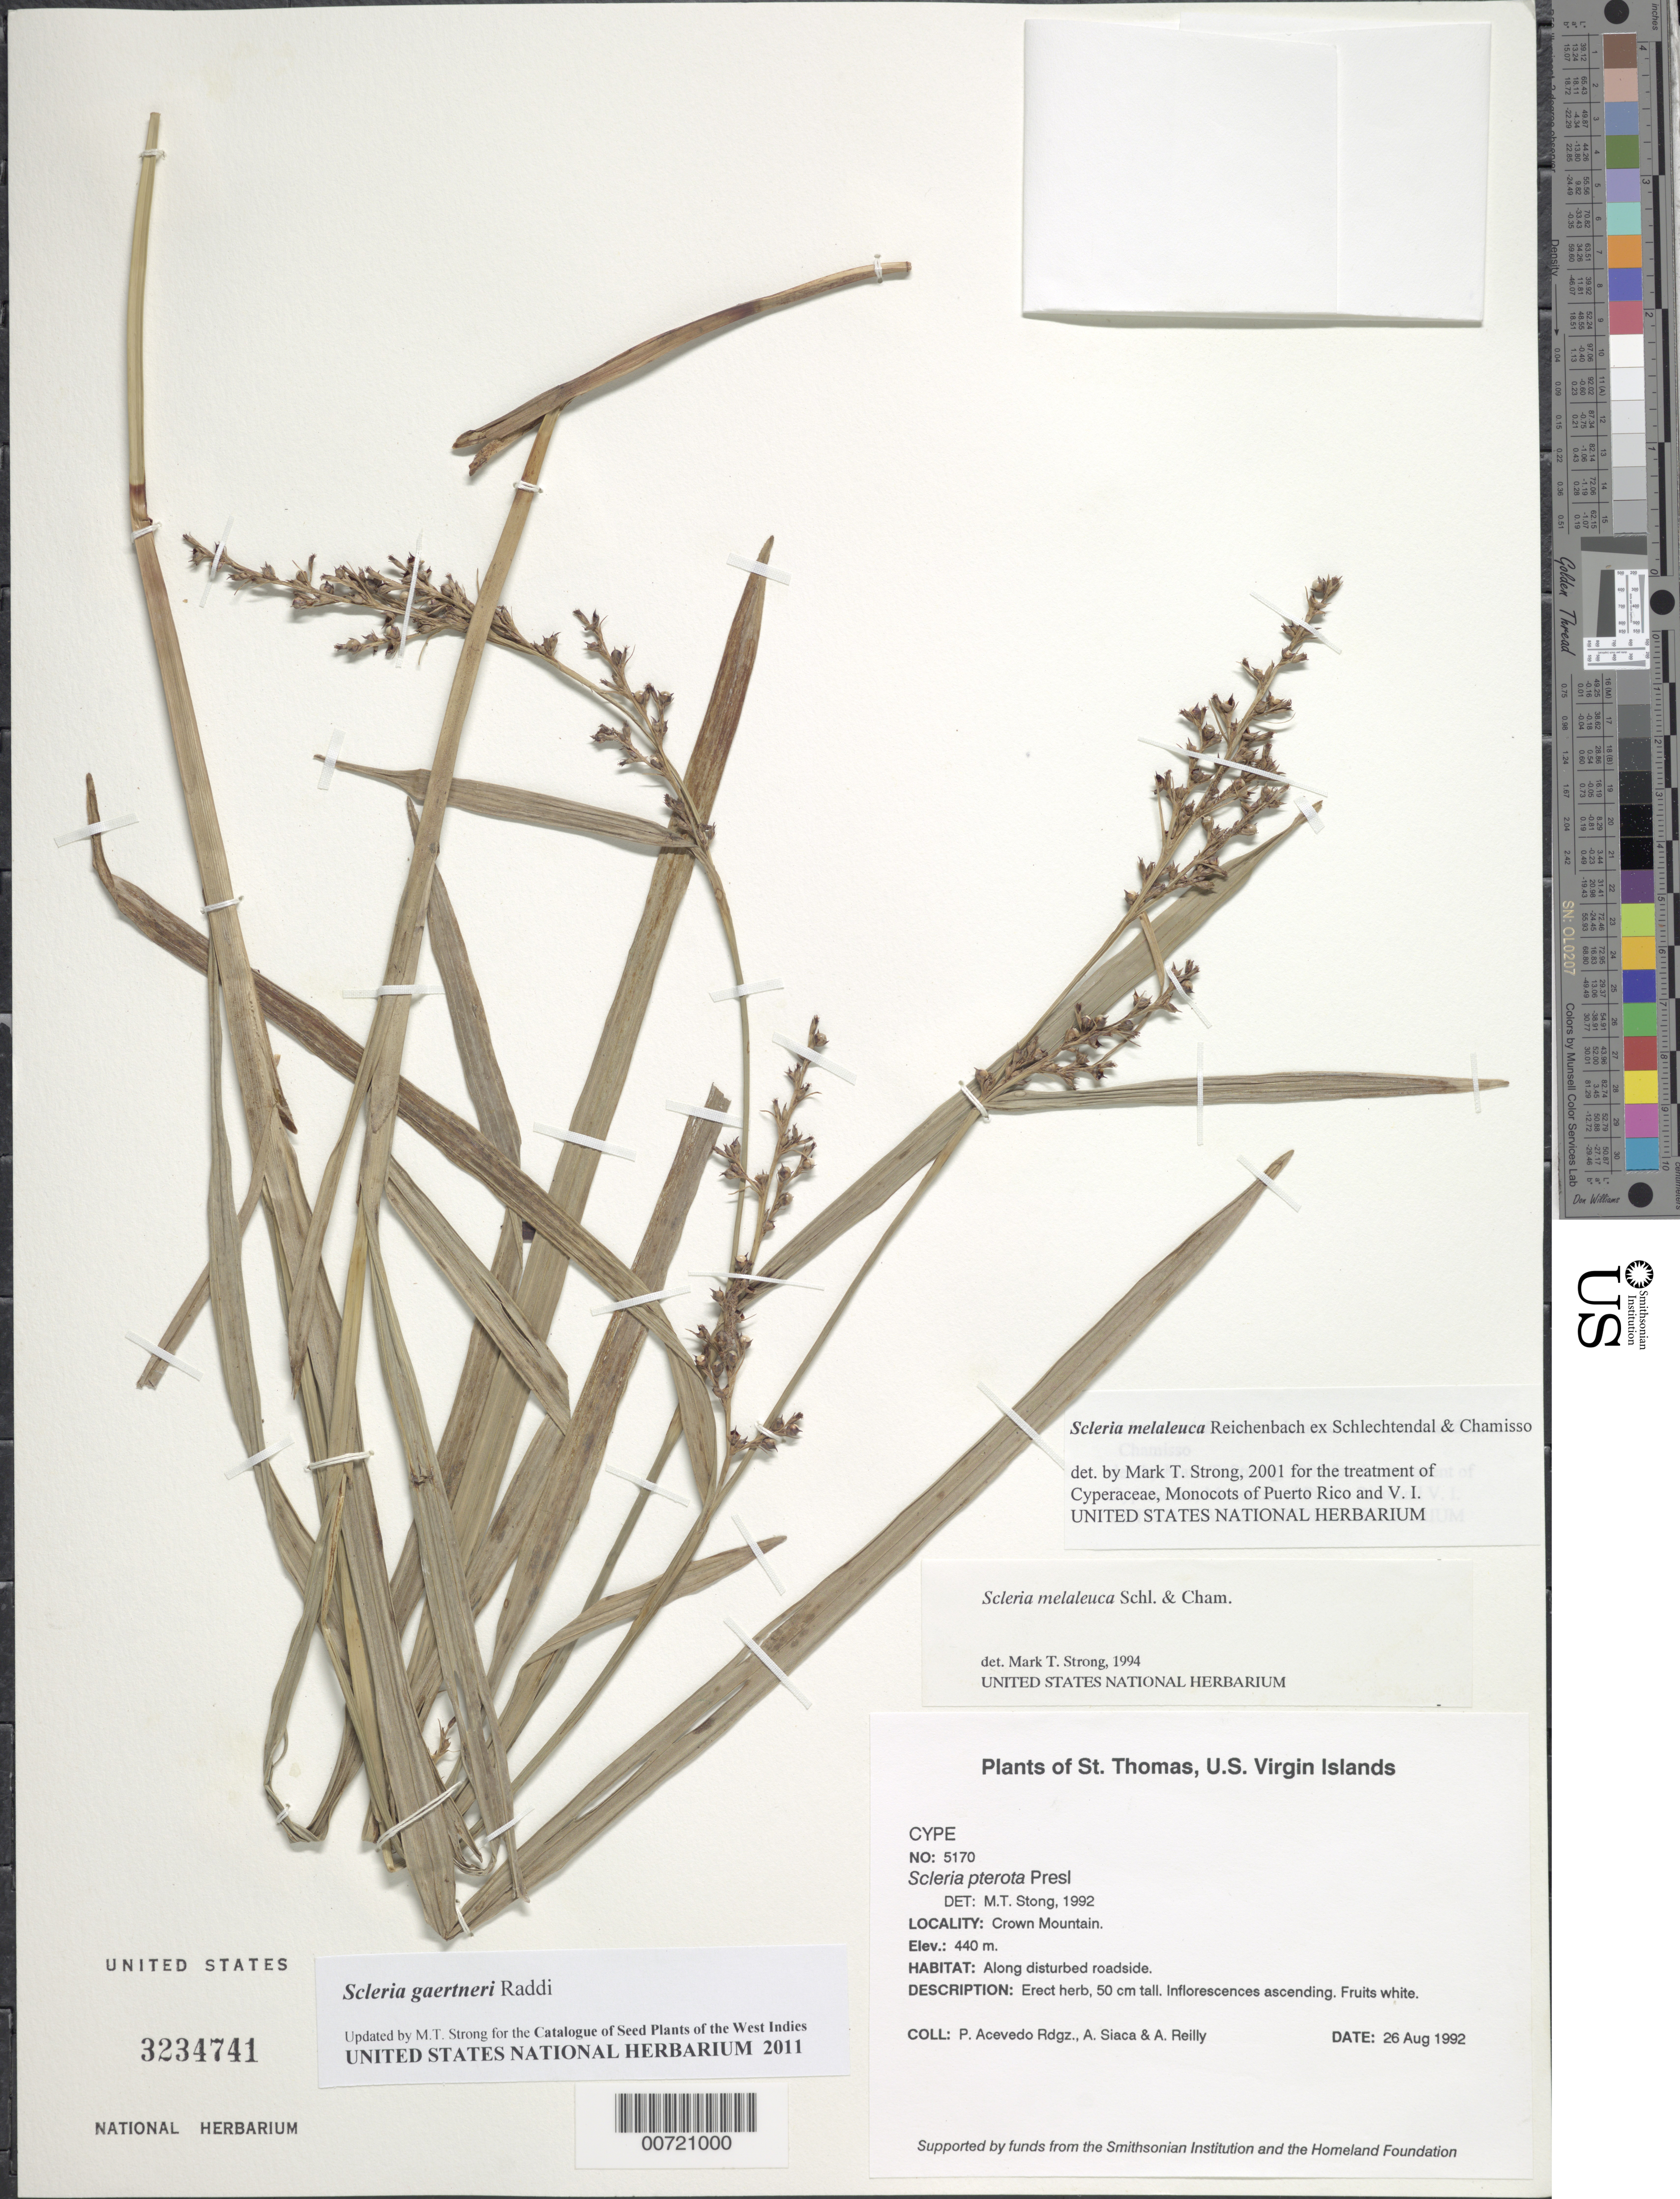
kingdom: Plantae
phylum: Tracheophyta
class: Liliopsida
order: Poales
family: Cyperaceae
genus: Scleria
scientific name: Scleria gaertneri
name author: Raddi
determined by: Strong, M. T., (US), Smithsonian Institution - National Museum of Natural History (UNITED STATES)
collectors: P. Acevedo-Rodr., A. Siaca & A. Reilly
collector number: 5170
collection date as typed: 26 Aug 1992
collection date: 1992-08-26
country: U.S. Virgin Islands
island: St. Thomas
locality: Crown Mountain.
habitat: Along disturbed roadside.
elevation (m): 440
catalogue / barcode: US 3234741